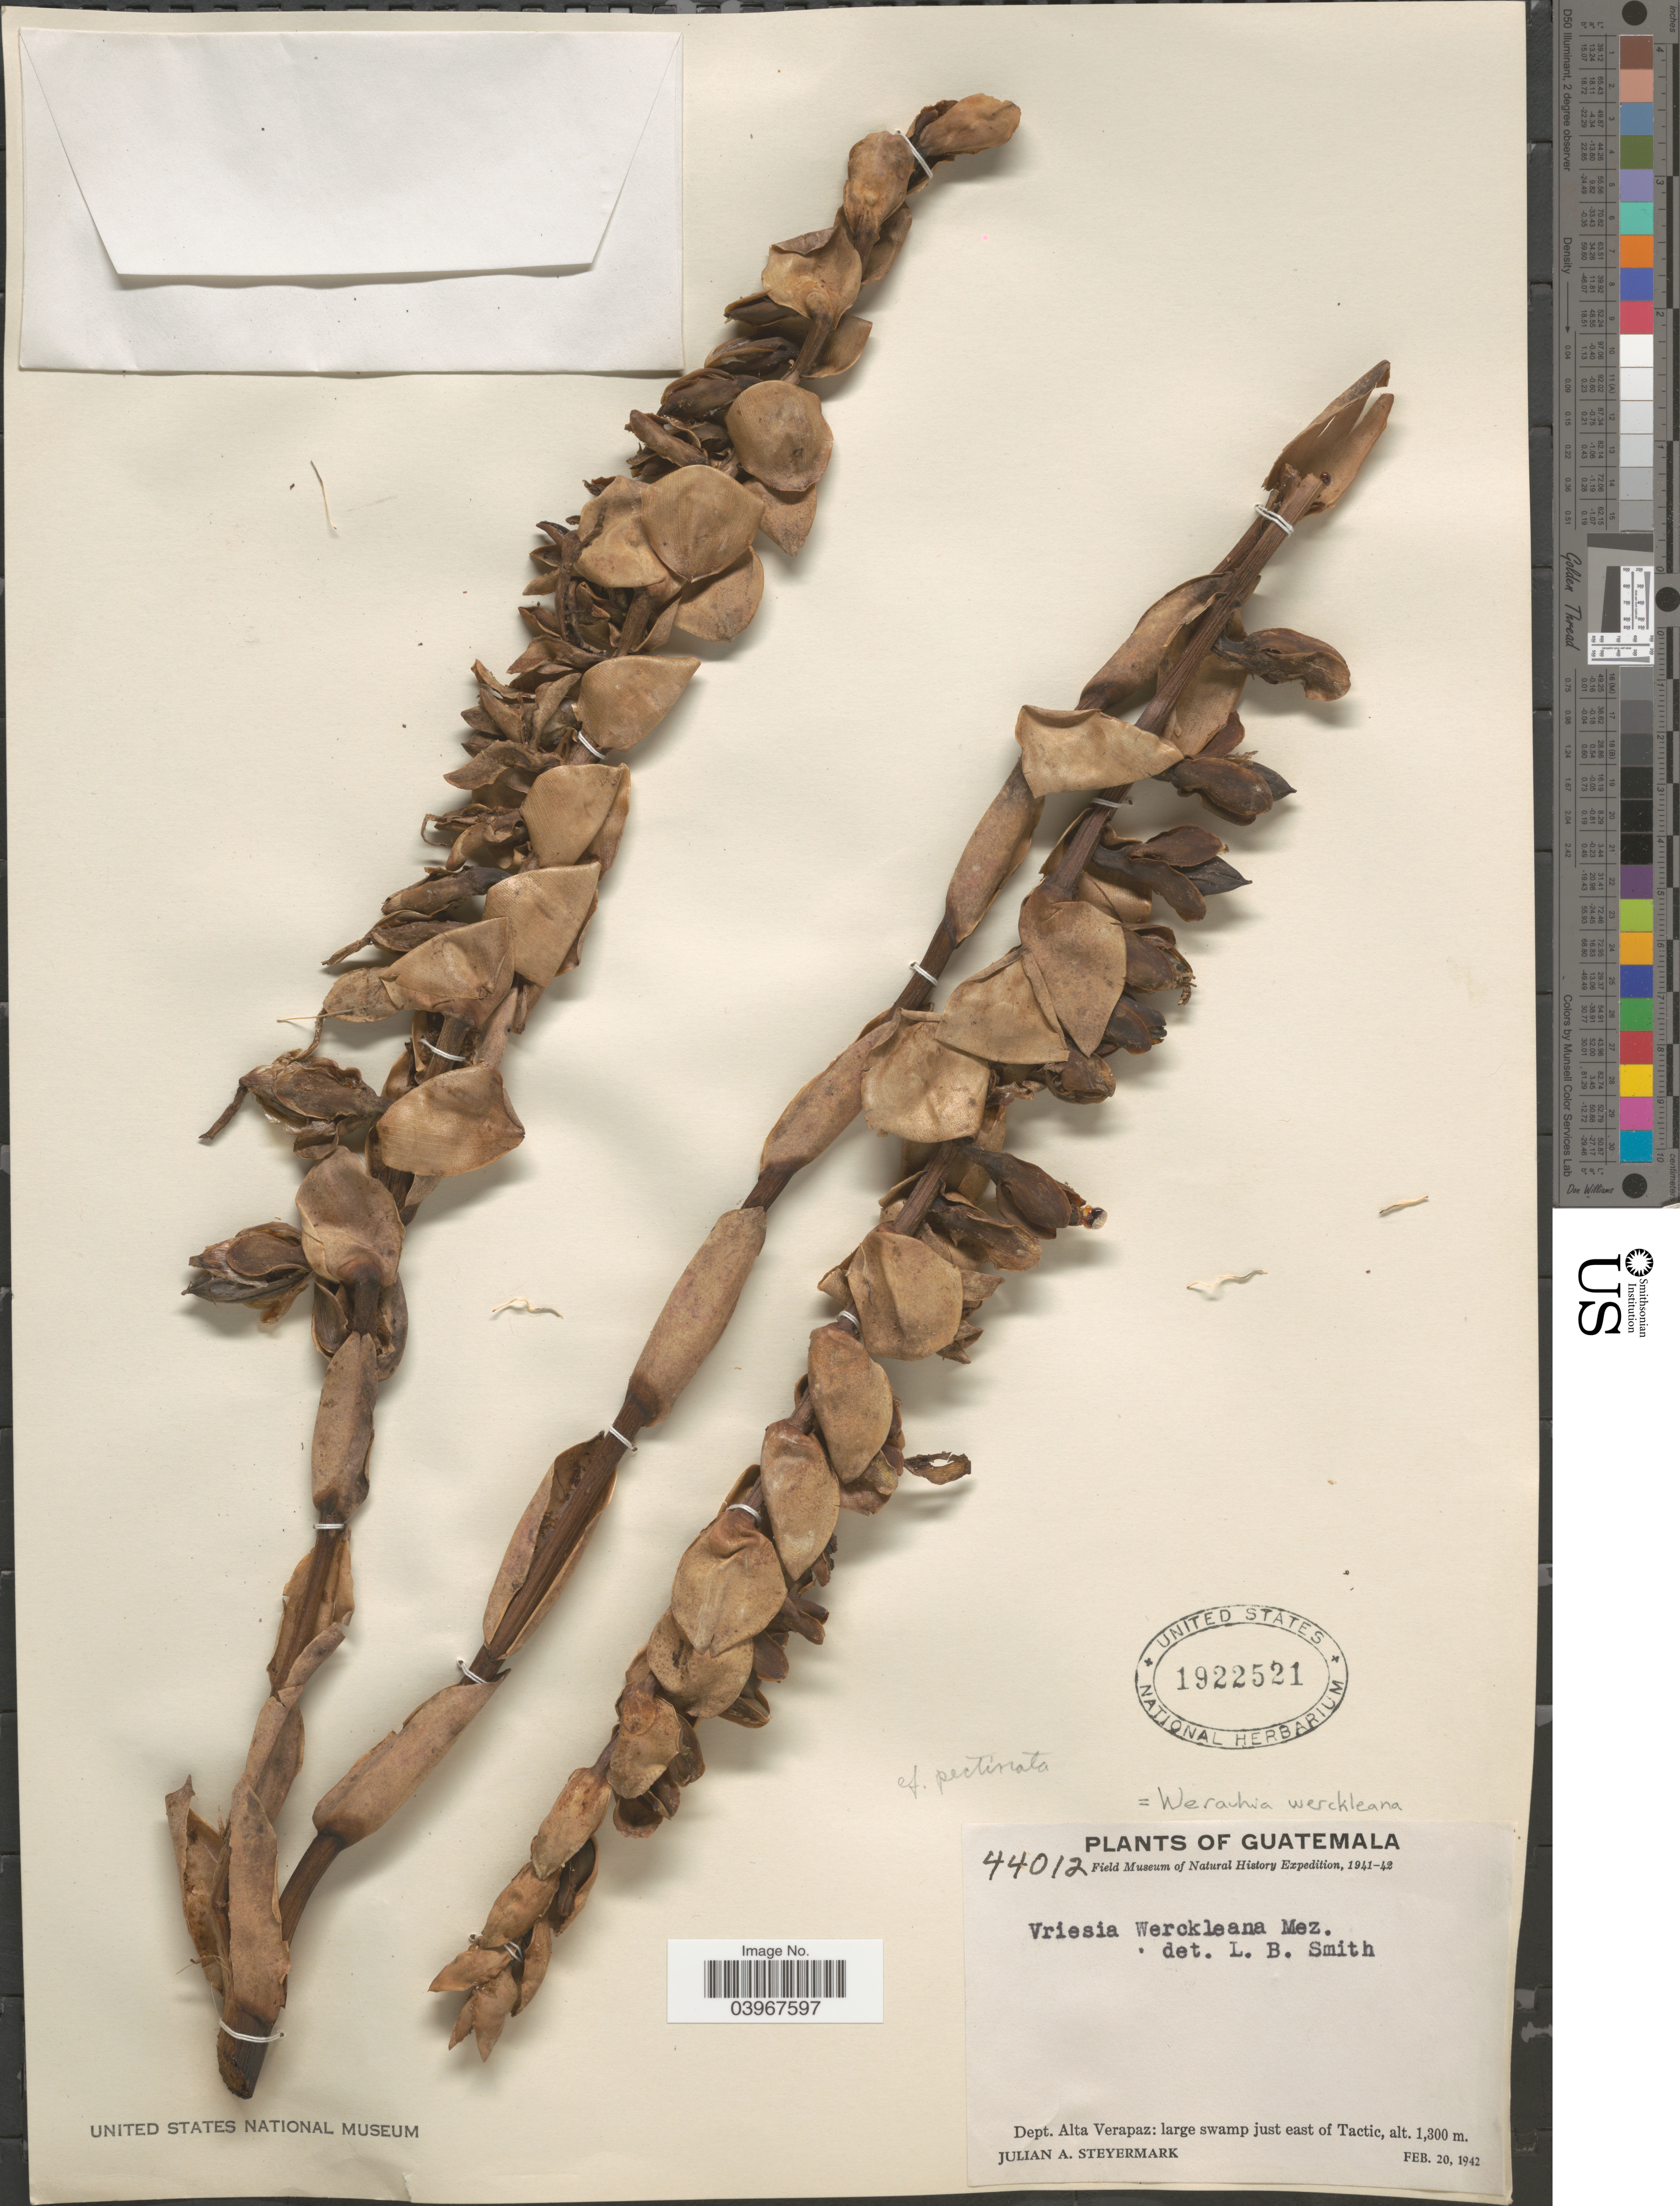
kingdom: Plantae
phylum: Tracheophyta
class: Liliopsida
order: Poales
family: Bromeliaceae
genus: Werauhia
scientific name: Werauhia werckleana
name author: (Mez) J.R. Grant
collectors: J. Steyermark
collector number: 44012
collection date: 1942-02-20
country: Guatemala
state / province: Alta Verapaz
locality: Dept. Alta Verapaz: large swamp just east of Tactic.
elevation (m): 1300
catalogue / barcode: US 1922521